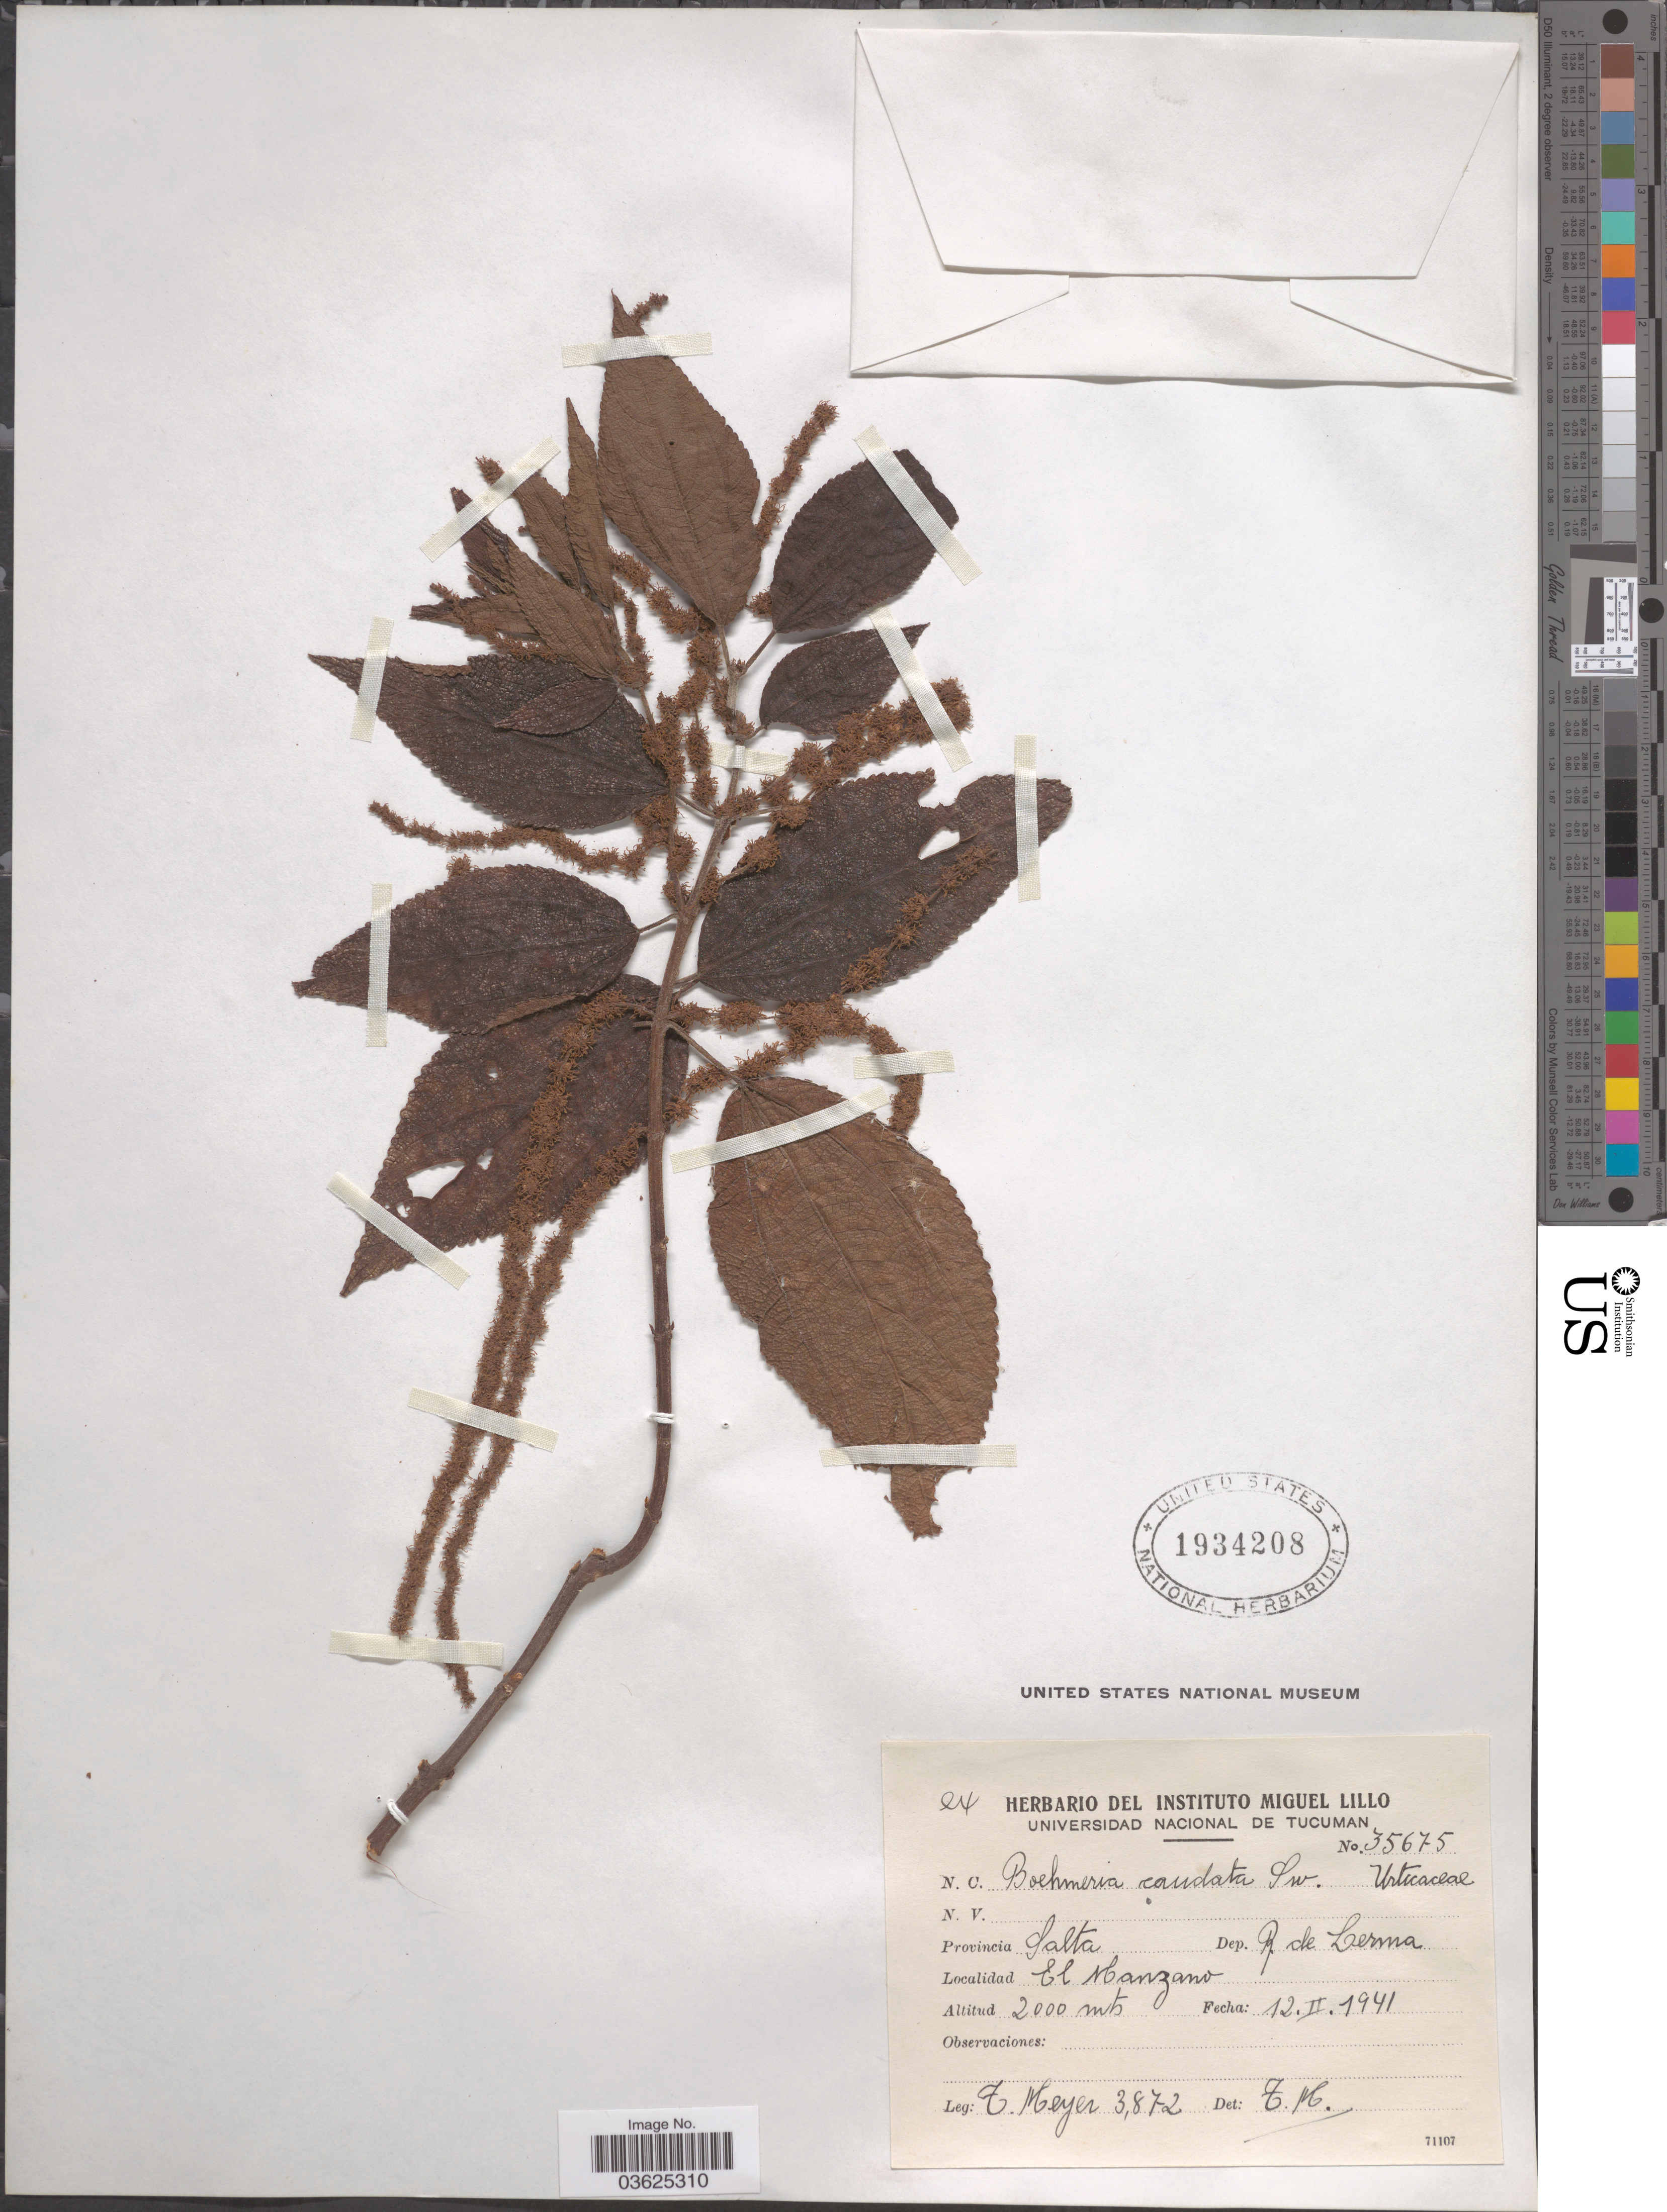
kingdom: Plantae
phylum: Tracheophyta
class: Magnoliopsida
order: Rosales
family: Urticaceae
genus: Boehmeria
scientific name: Boehmeria caudata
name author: Sw.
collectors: T. Meyer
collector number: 3872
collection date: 1941-02-12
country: Argentina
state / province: Salta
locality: Dep. R. de Lerma. El Manzano.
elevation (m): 2000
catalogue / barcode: US 1934208